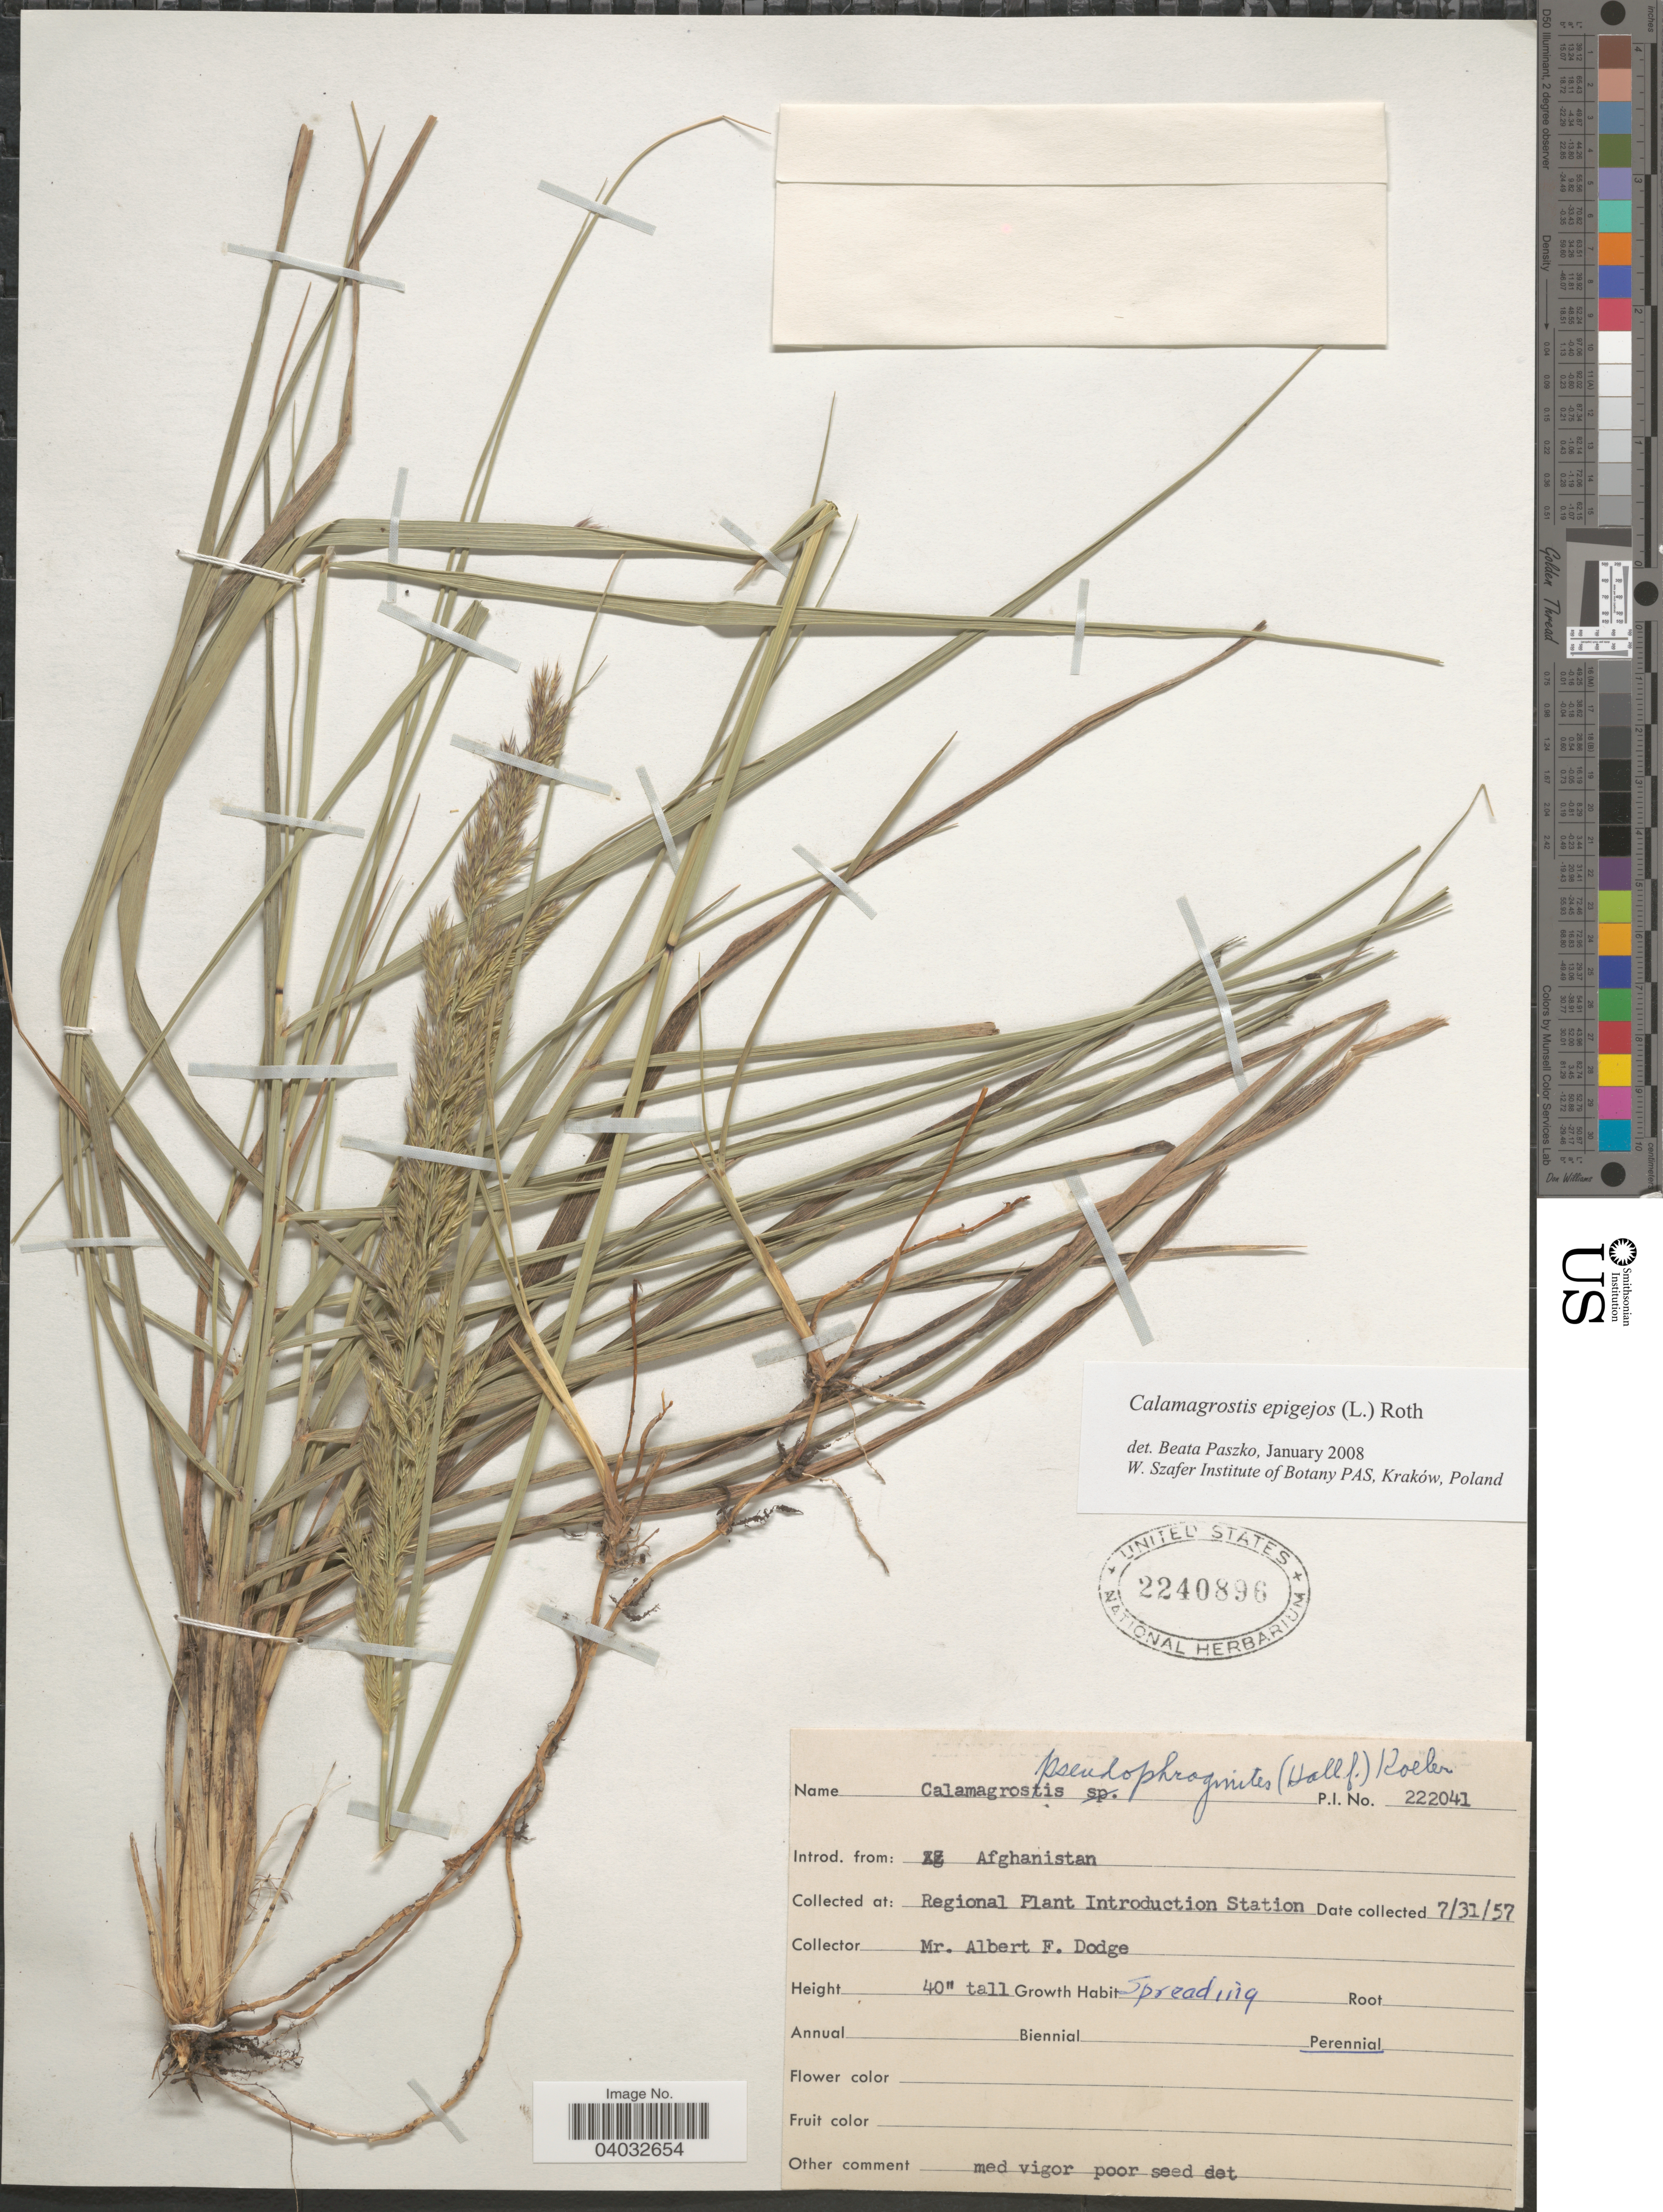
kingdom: Plantae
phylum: Tracheophyta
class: Liliopsida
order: Poales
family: Poaceae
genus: Calamagrostis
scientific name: Calamagrostis epigeios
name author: (L.) Roth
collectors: A. Dodge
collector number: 222041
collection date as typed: Transcribed d/m/y: 31/7/57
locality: Regional Plant Introduction Station.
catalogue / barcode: US 2240896